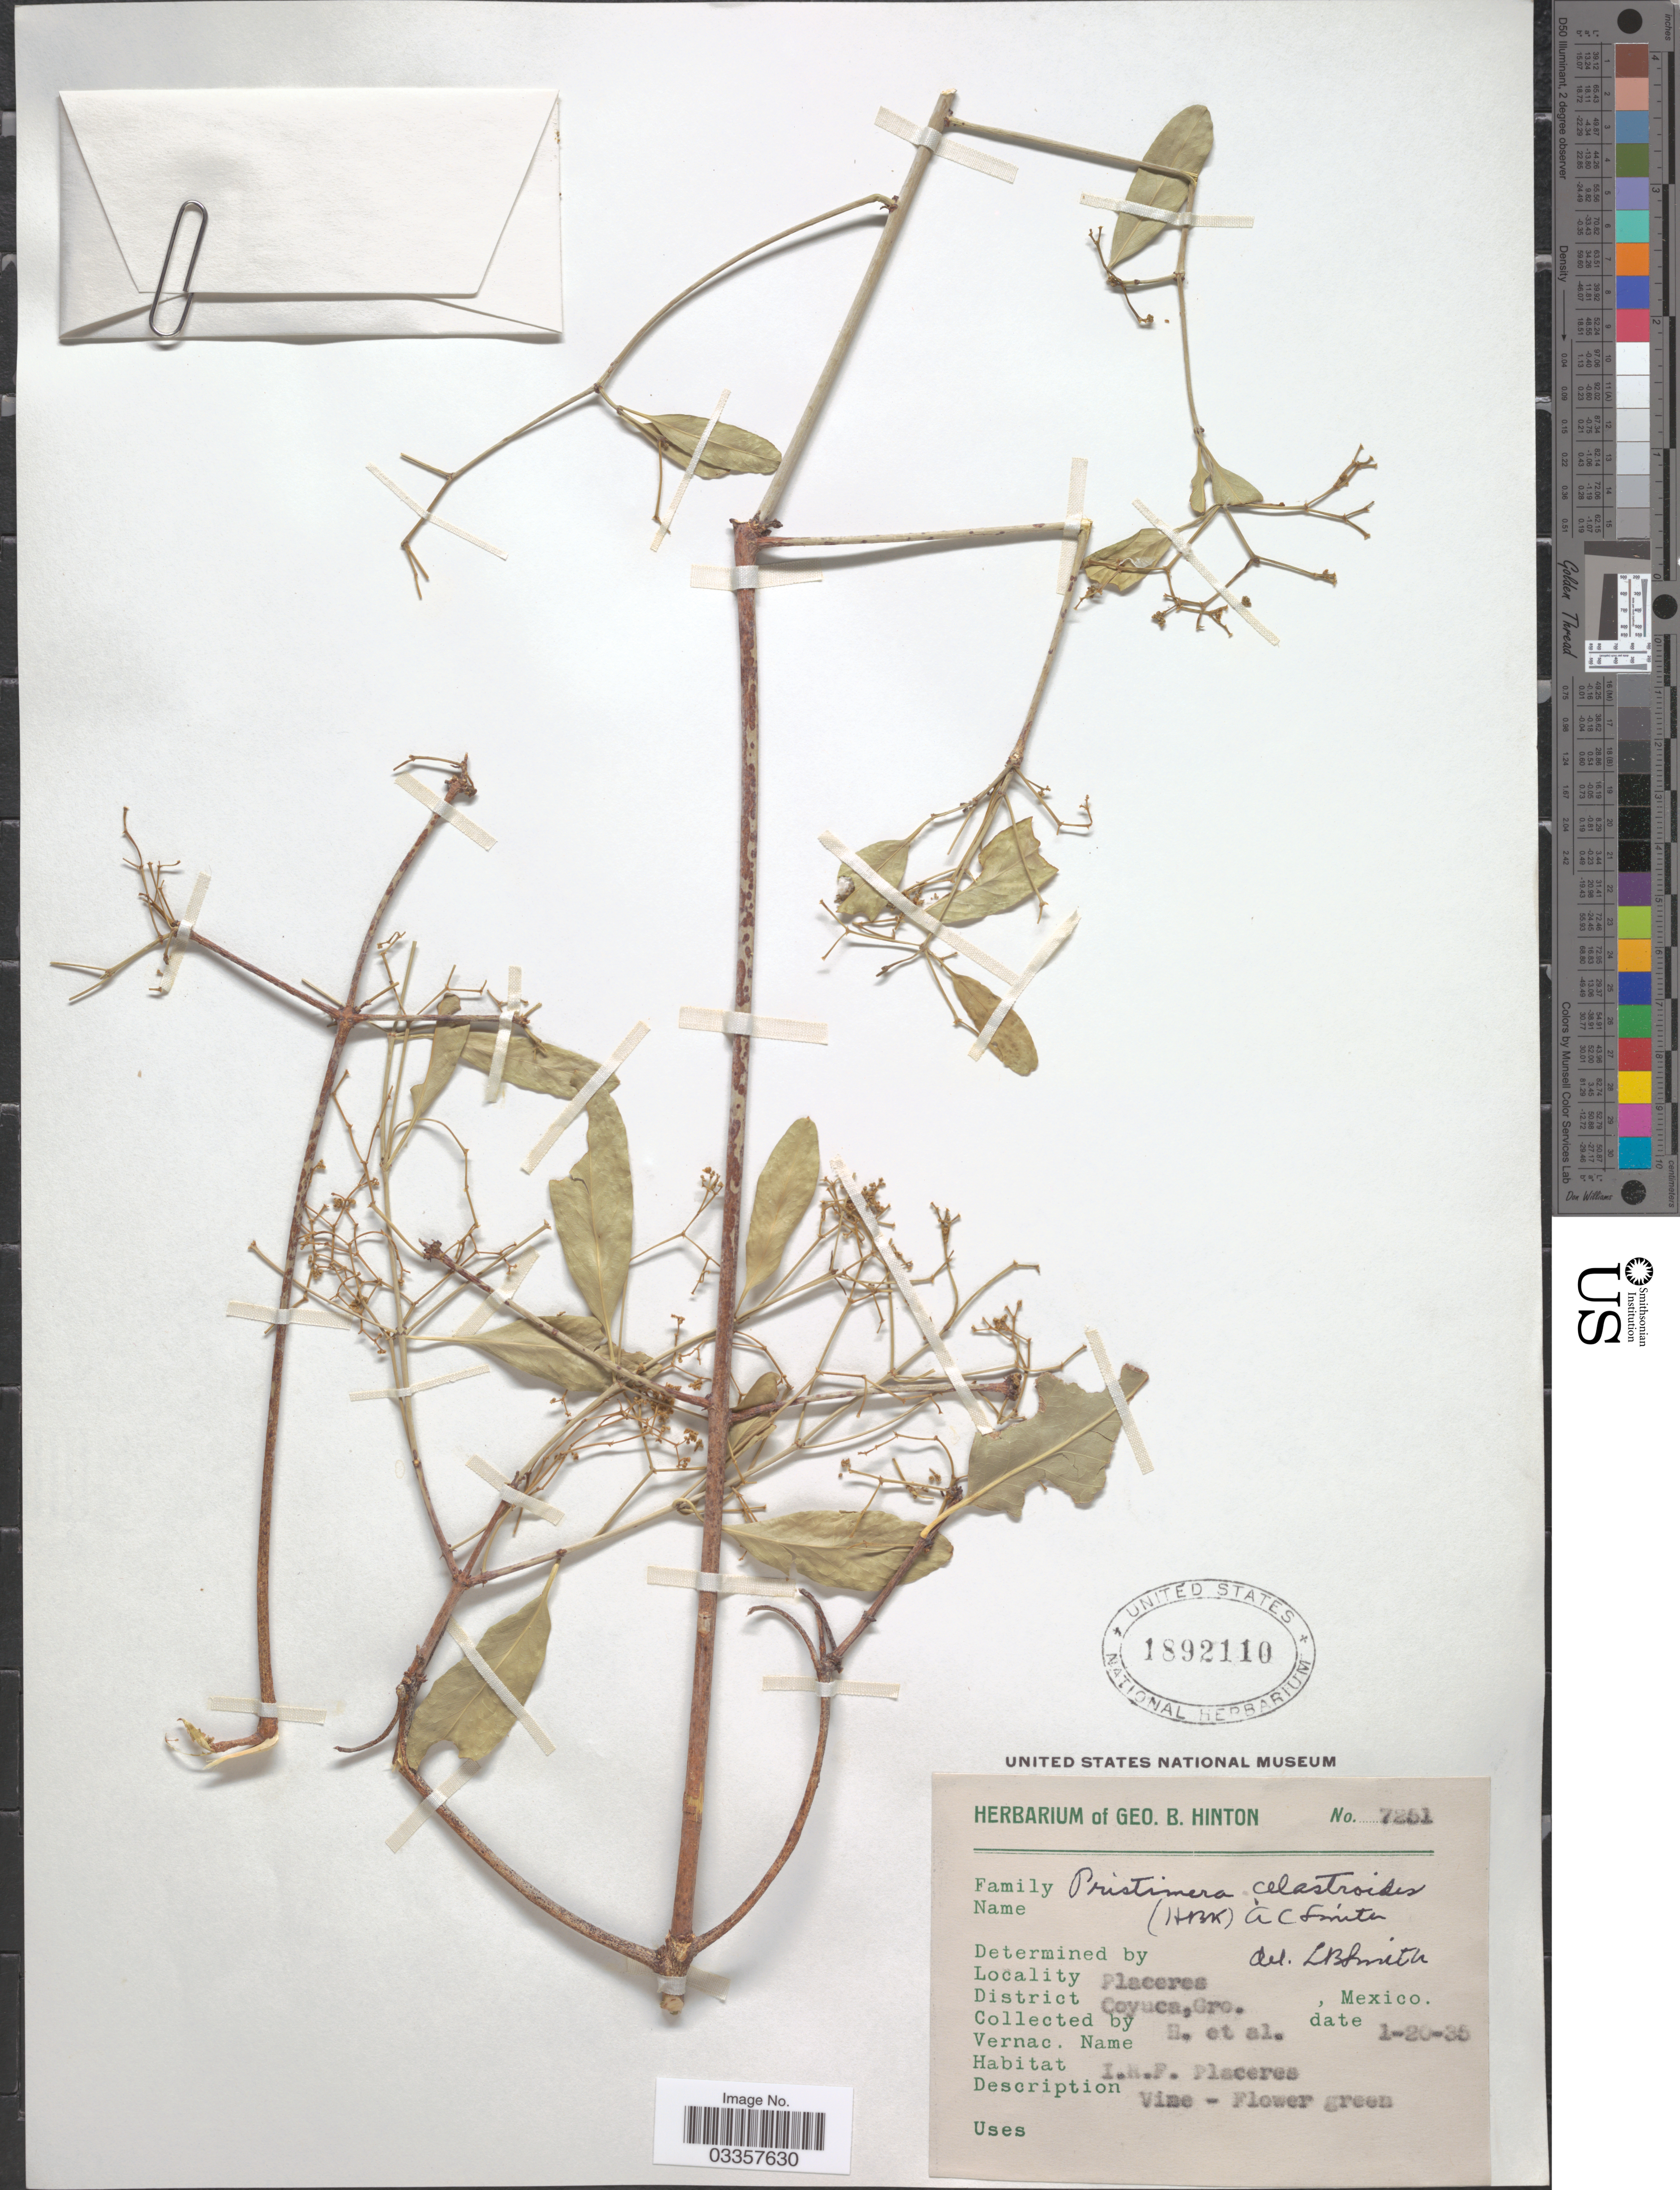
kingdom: Plantae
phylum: Tracheophyta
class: Magnoliopsida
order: Celastrales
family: Celastraceae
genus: Pristimera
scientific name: Pristimera celastroides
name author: (Kunth) A.C. Sm.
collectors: G. B. Hinton & et al.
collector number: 7251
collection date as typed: Transcribed d/m/y: 20/1/35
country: Mexico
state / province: Guerrero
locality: Placeres, District Coyuca.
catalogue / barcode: US 1892110